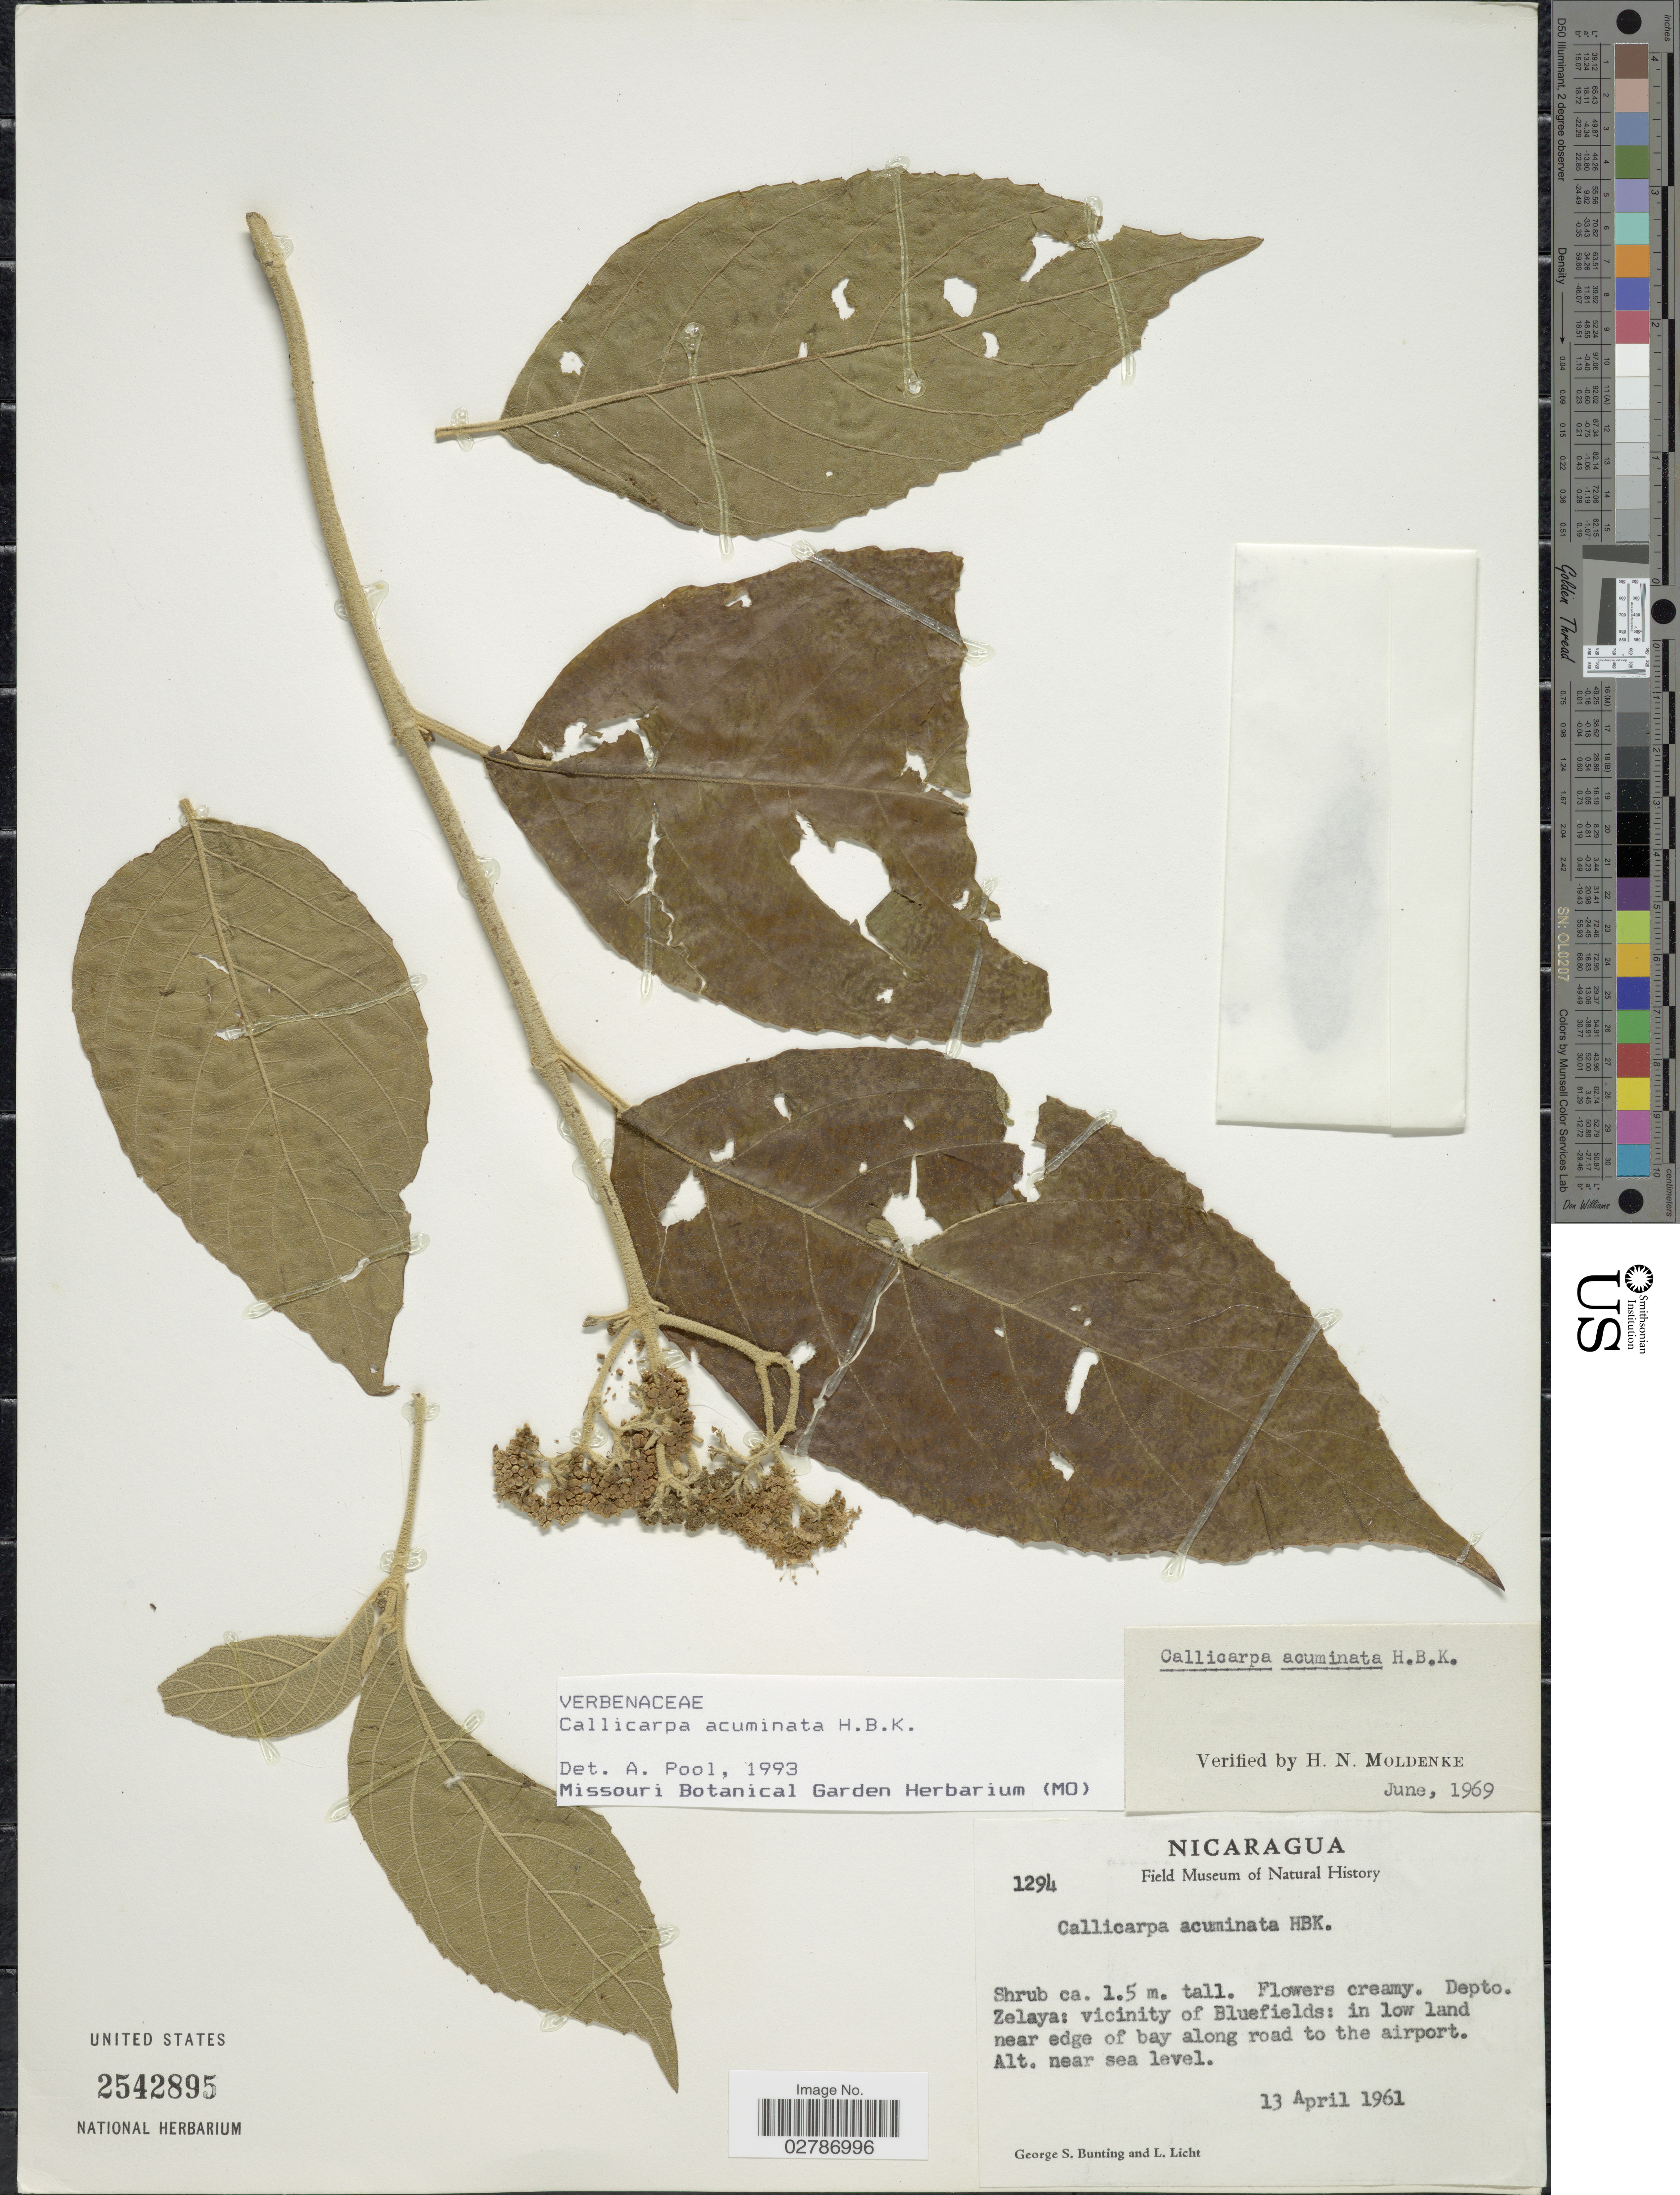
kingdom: Plantae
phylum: Tracheophyta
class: Magnoliopsida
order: Lamiales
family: Lamiaceae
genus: Callicarpa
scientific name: Callicarpa acuminata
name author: Kunth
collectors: G. S. Bunting & L. Licht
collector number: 1294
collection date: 1961-04-13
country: Nicaragua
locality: Depto. Zelaya: vicinity of Bluefields: in low land near edge of bay along road to the airport.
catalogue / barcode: US 2542895